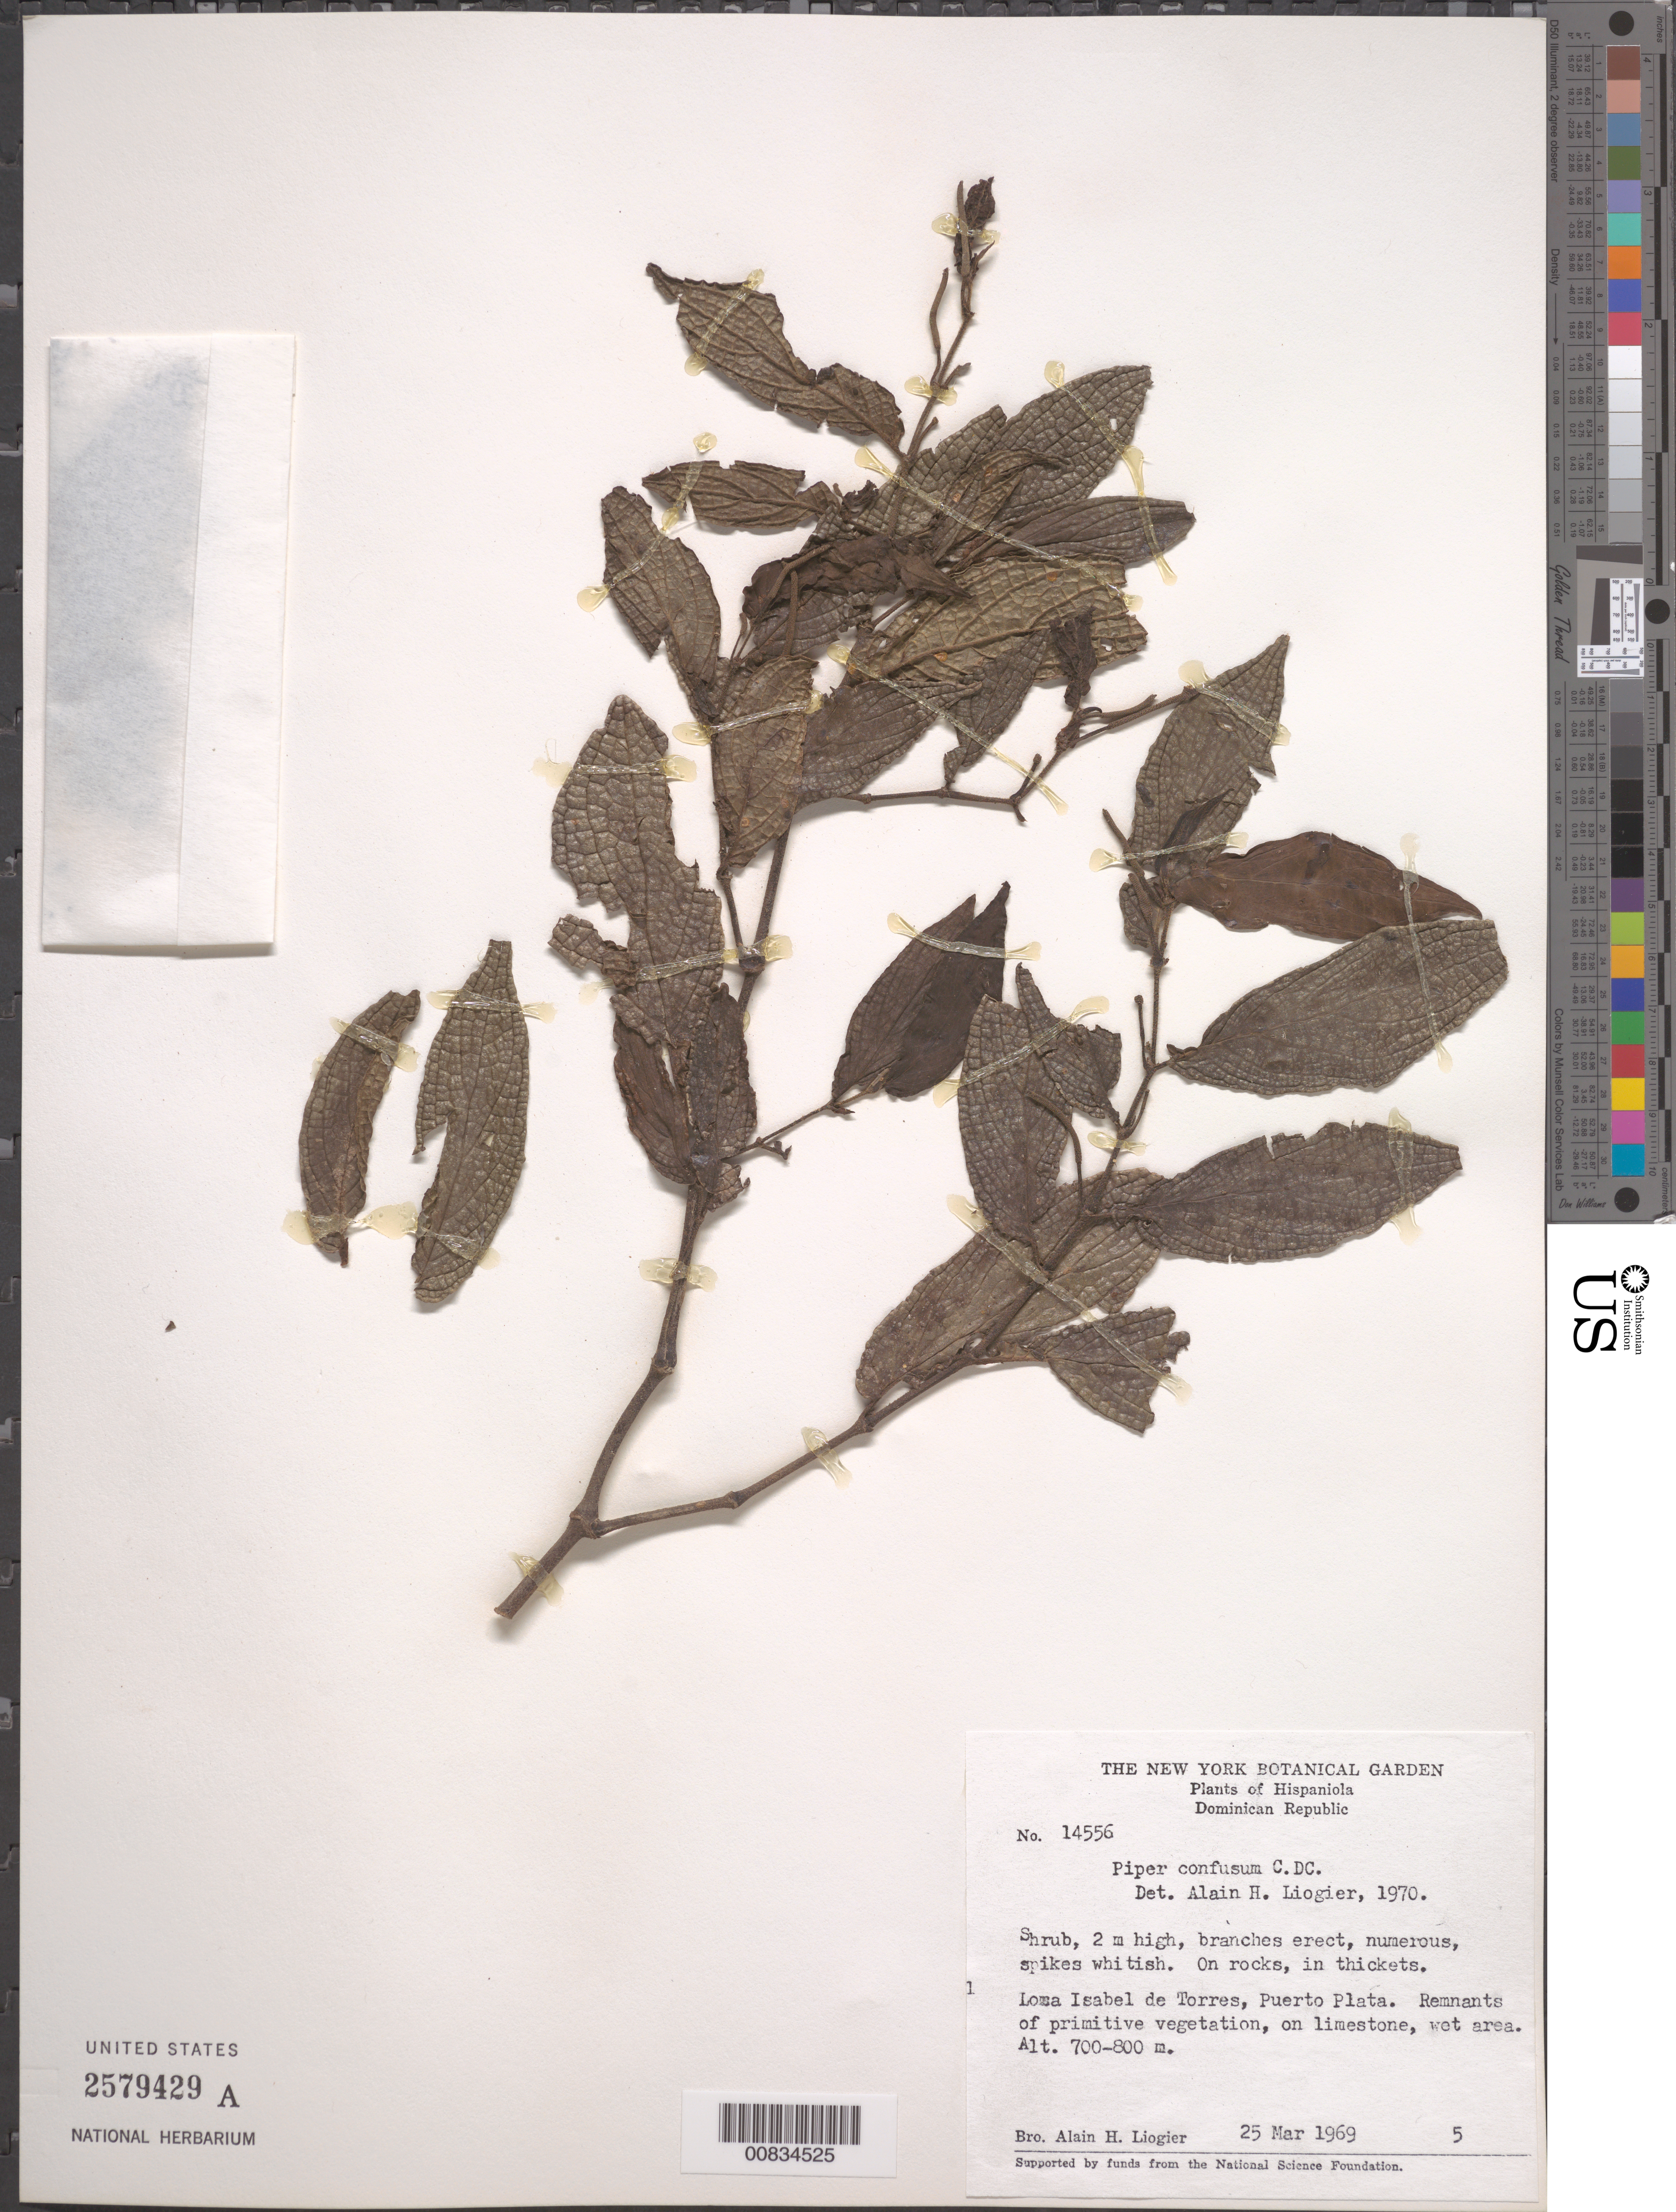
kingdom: Plantae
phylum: Tracheophyta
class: Magnoliopsida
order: Piperales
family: Piperaceae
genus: Piper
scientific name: Piper confusum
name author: C. DC.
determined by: Liogier, Alain H.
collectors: A. H. Liogier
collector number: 14556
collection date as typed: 25 Mar 1969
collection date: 1969-03-25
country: Dominican Republic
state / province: Puerto Plata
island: Hispaniola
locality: Loma Isabel de Torres.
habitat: On rocks, in thickets. Remnants of primitive vegetation, on limestone, wet area.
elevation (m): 700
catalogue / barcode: US 2579429A